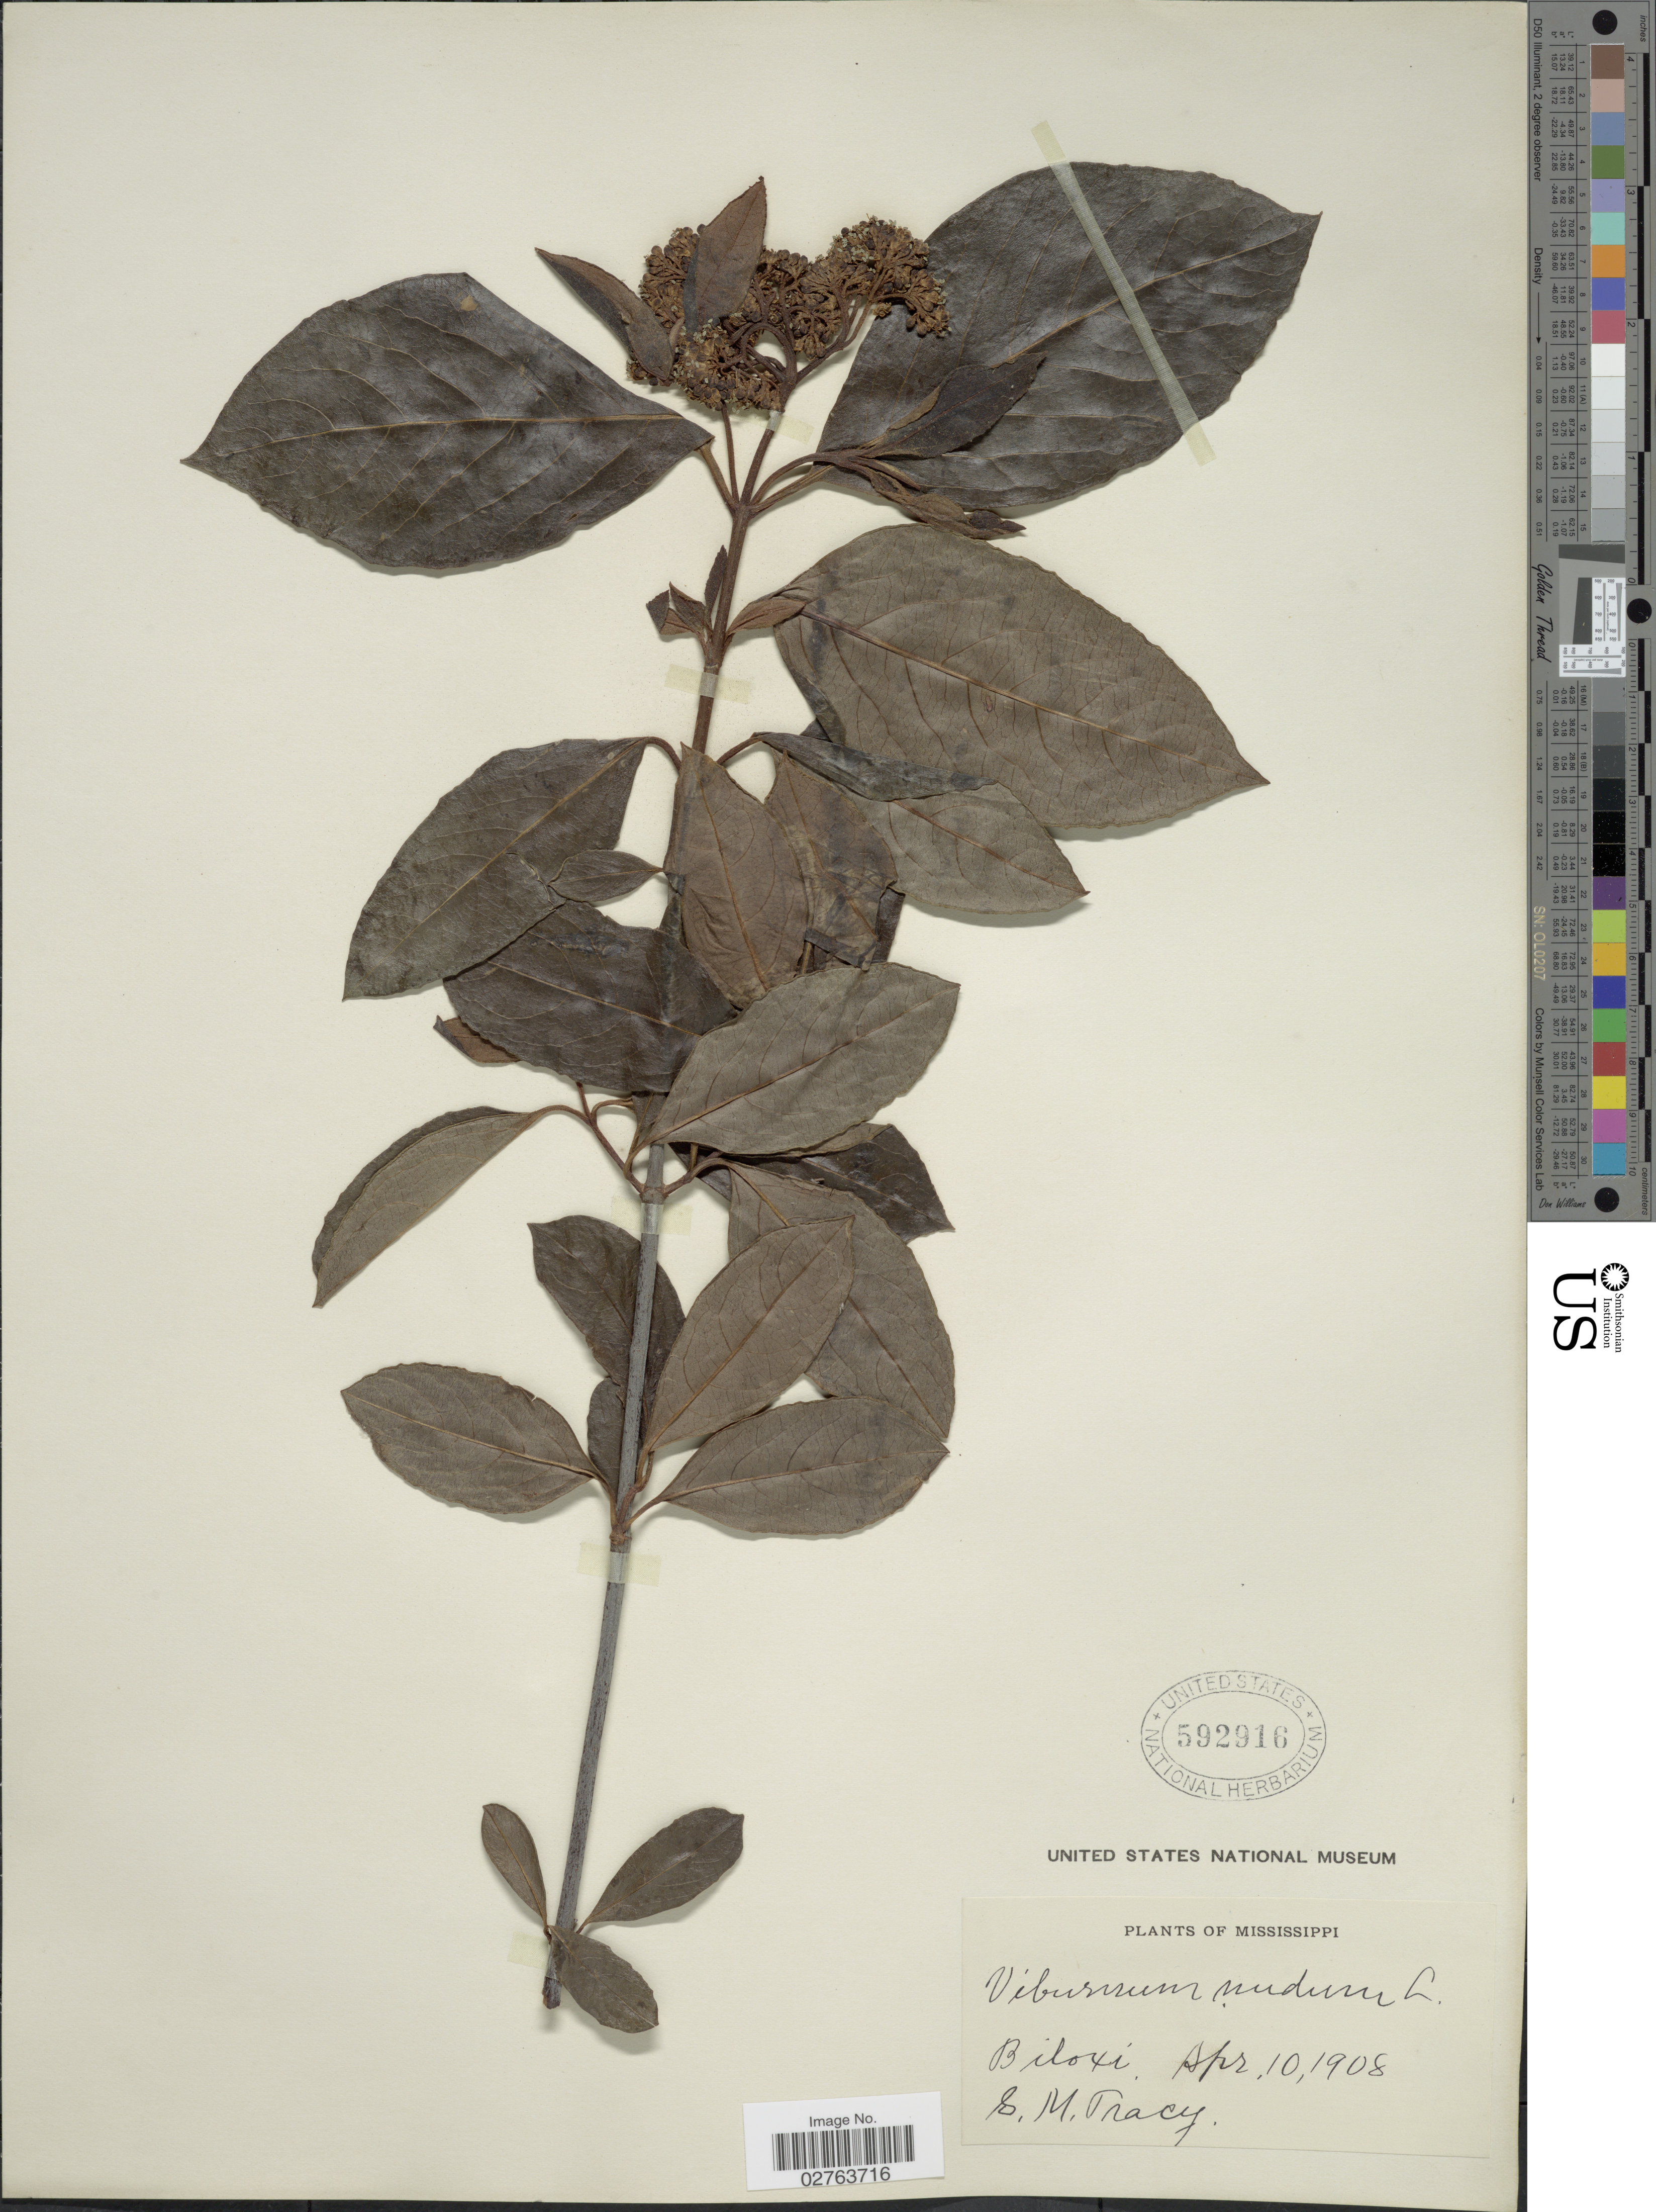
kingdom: Plantae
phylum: Tracheophyta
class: Magnoliopsida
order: Dipsacales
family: Viburnaceae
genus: Viburnum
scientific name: Viburnum nudum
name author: L.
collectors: S. M. Tracy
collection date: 1908-04-10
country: United States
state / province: Mississippi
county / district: Harrison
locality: Biloxi.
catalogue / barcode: US 592916